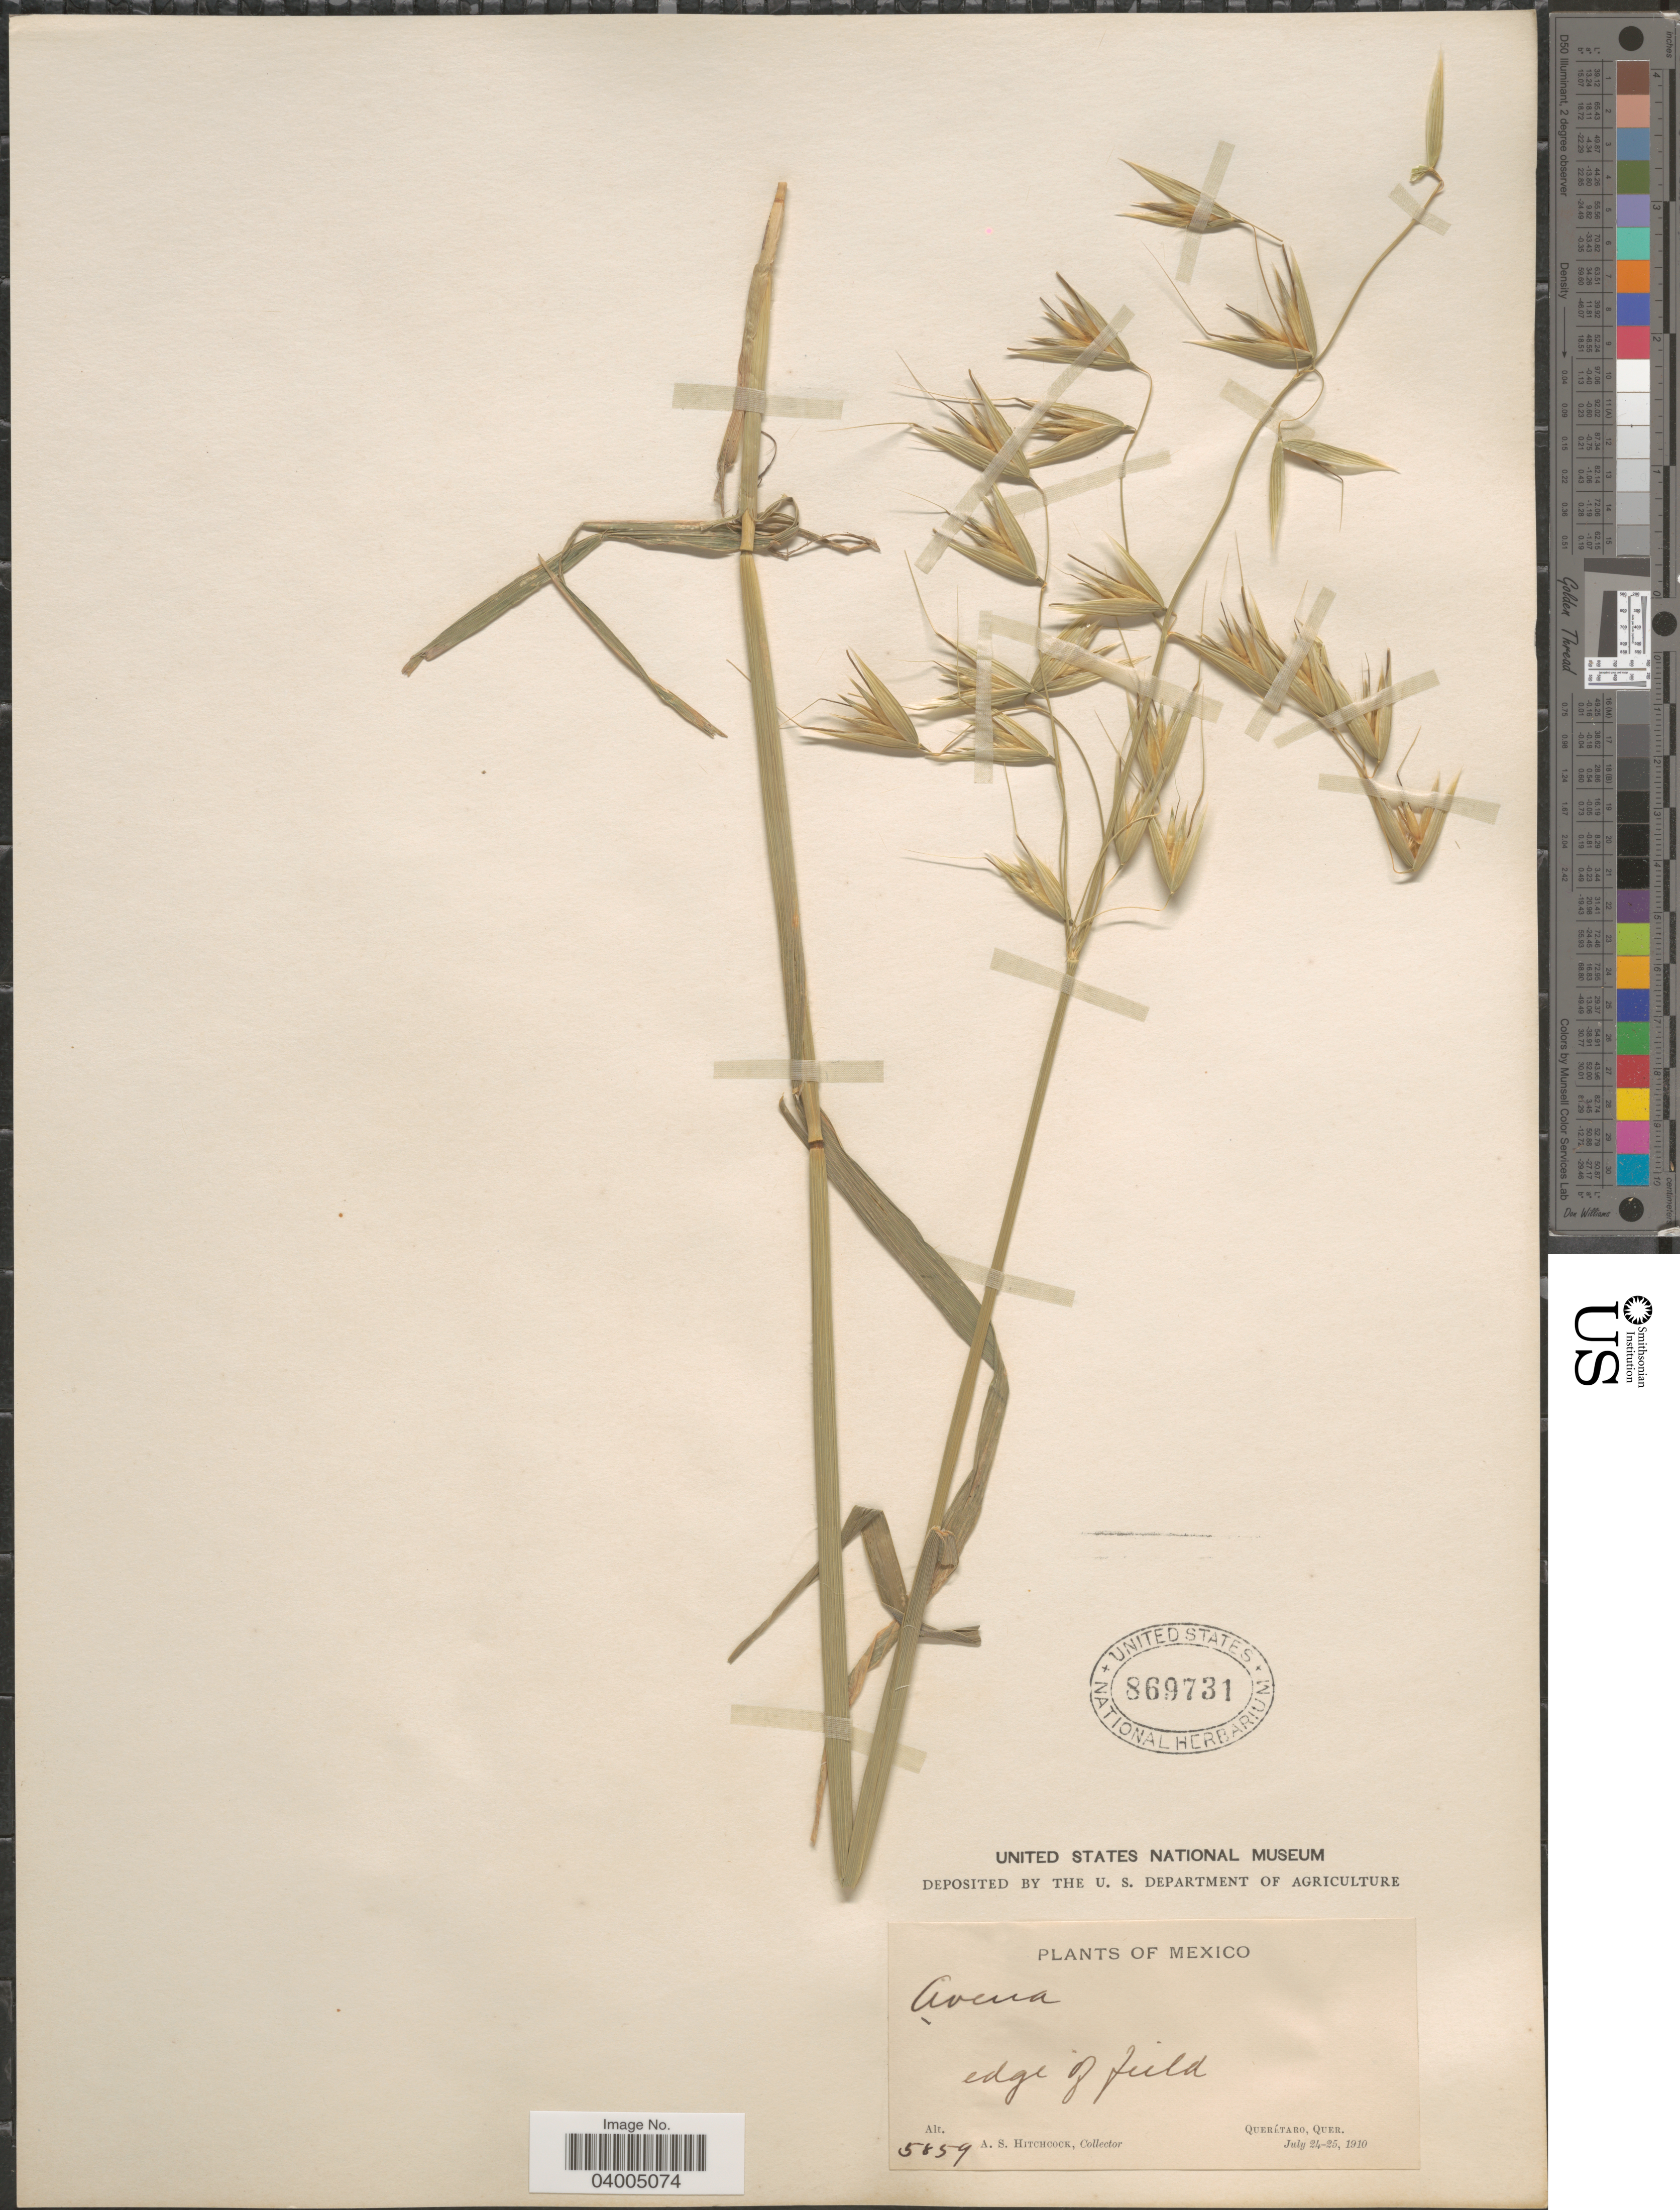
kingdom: Plantae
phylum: Tracheophyta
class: Liliopsida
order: Poales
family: Poaceae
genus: Avena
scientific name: Avena fatua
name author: L.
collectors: A. S. Hitchcock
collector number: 5859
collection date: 1910-07-24/1910-07-25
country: Mexico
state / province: Querétaro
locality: Edge of field Querétaro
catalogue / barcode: US 869731